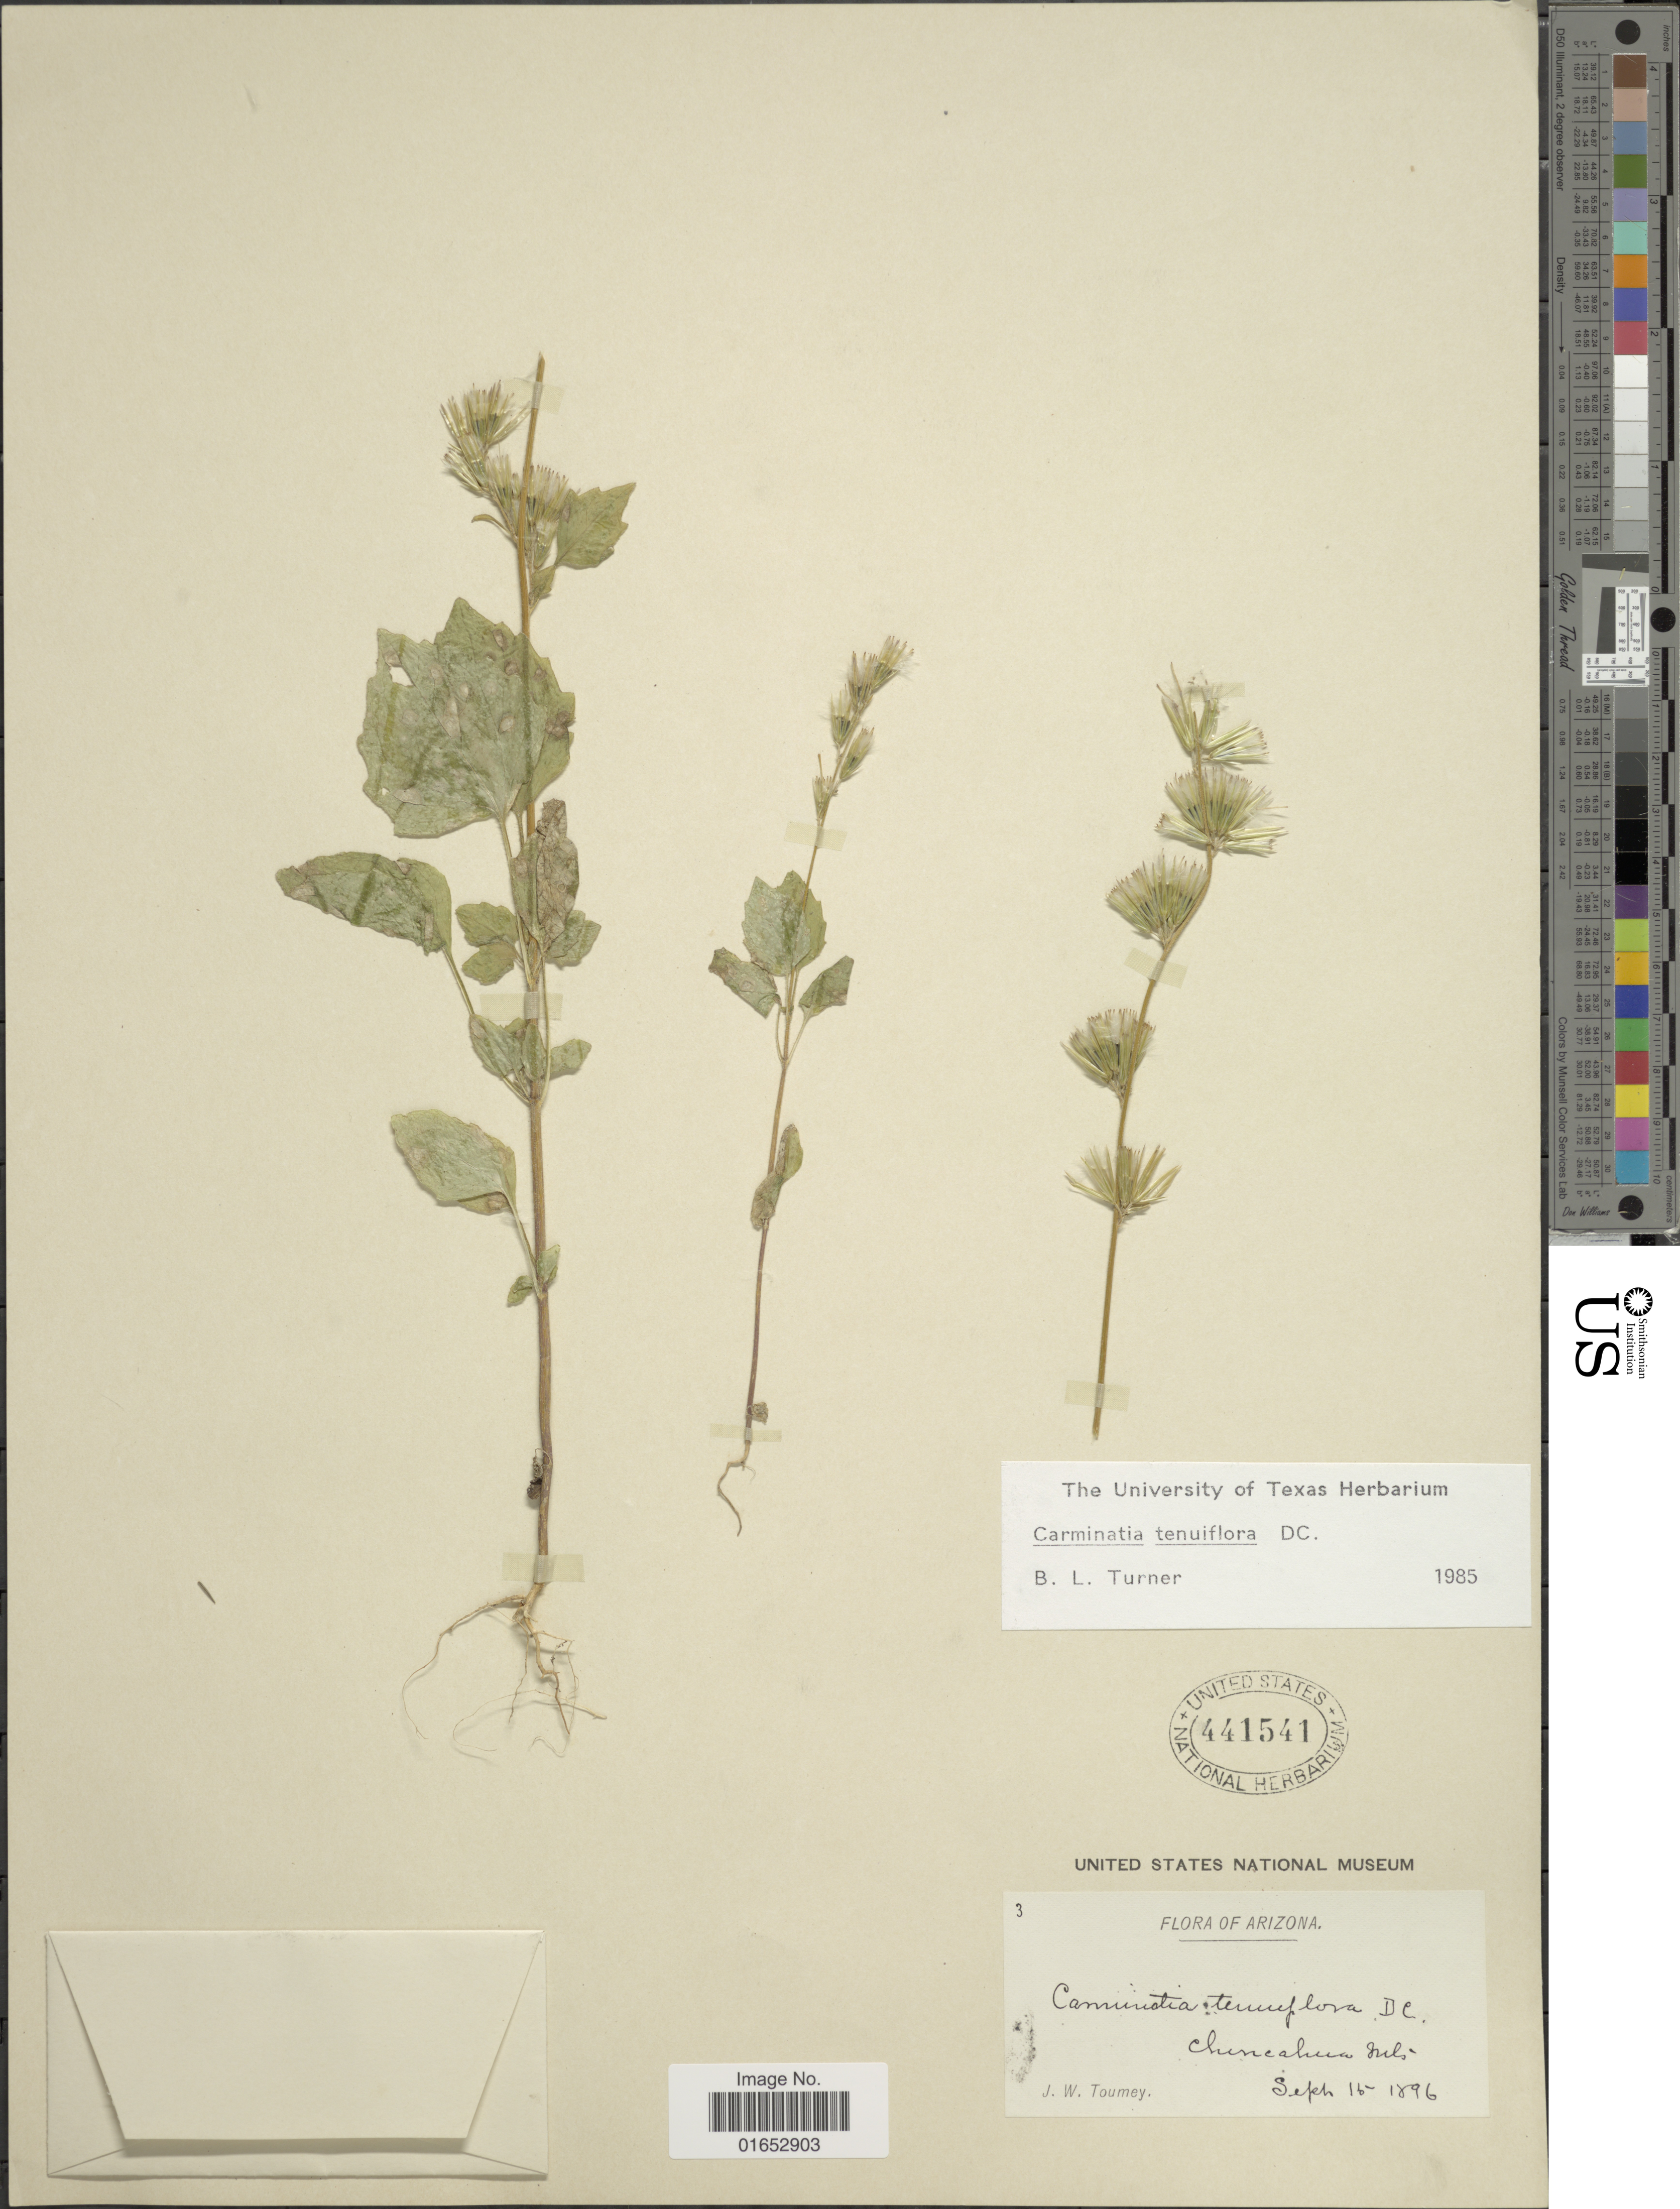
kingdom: Plantae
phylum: Tracheophyta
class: Magnoliopsida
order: Asterales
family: Asteraceae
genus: Carminatia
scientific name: Carminatia tenuiflora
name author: DC.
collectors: J. W. Toumey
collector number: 3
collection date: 1896-09-15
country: United States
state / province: Arizona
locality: Chiricahua Mts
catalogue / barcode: US 441541